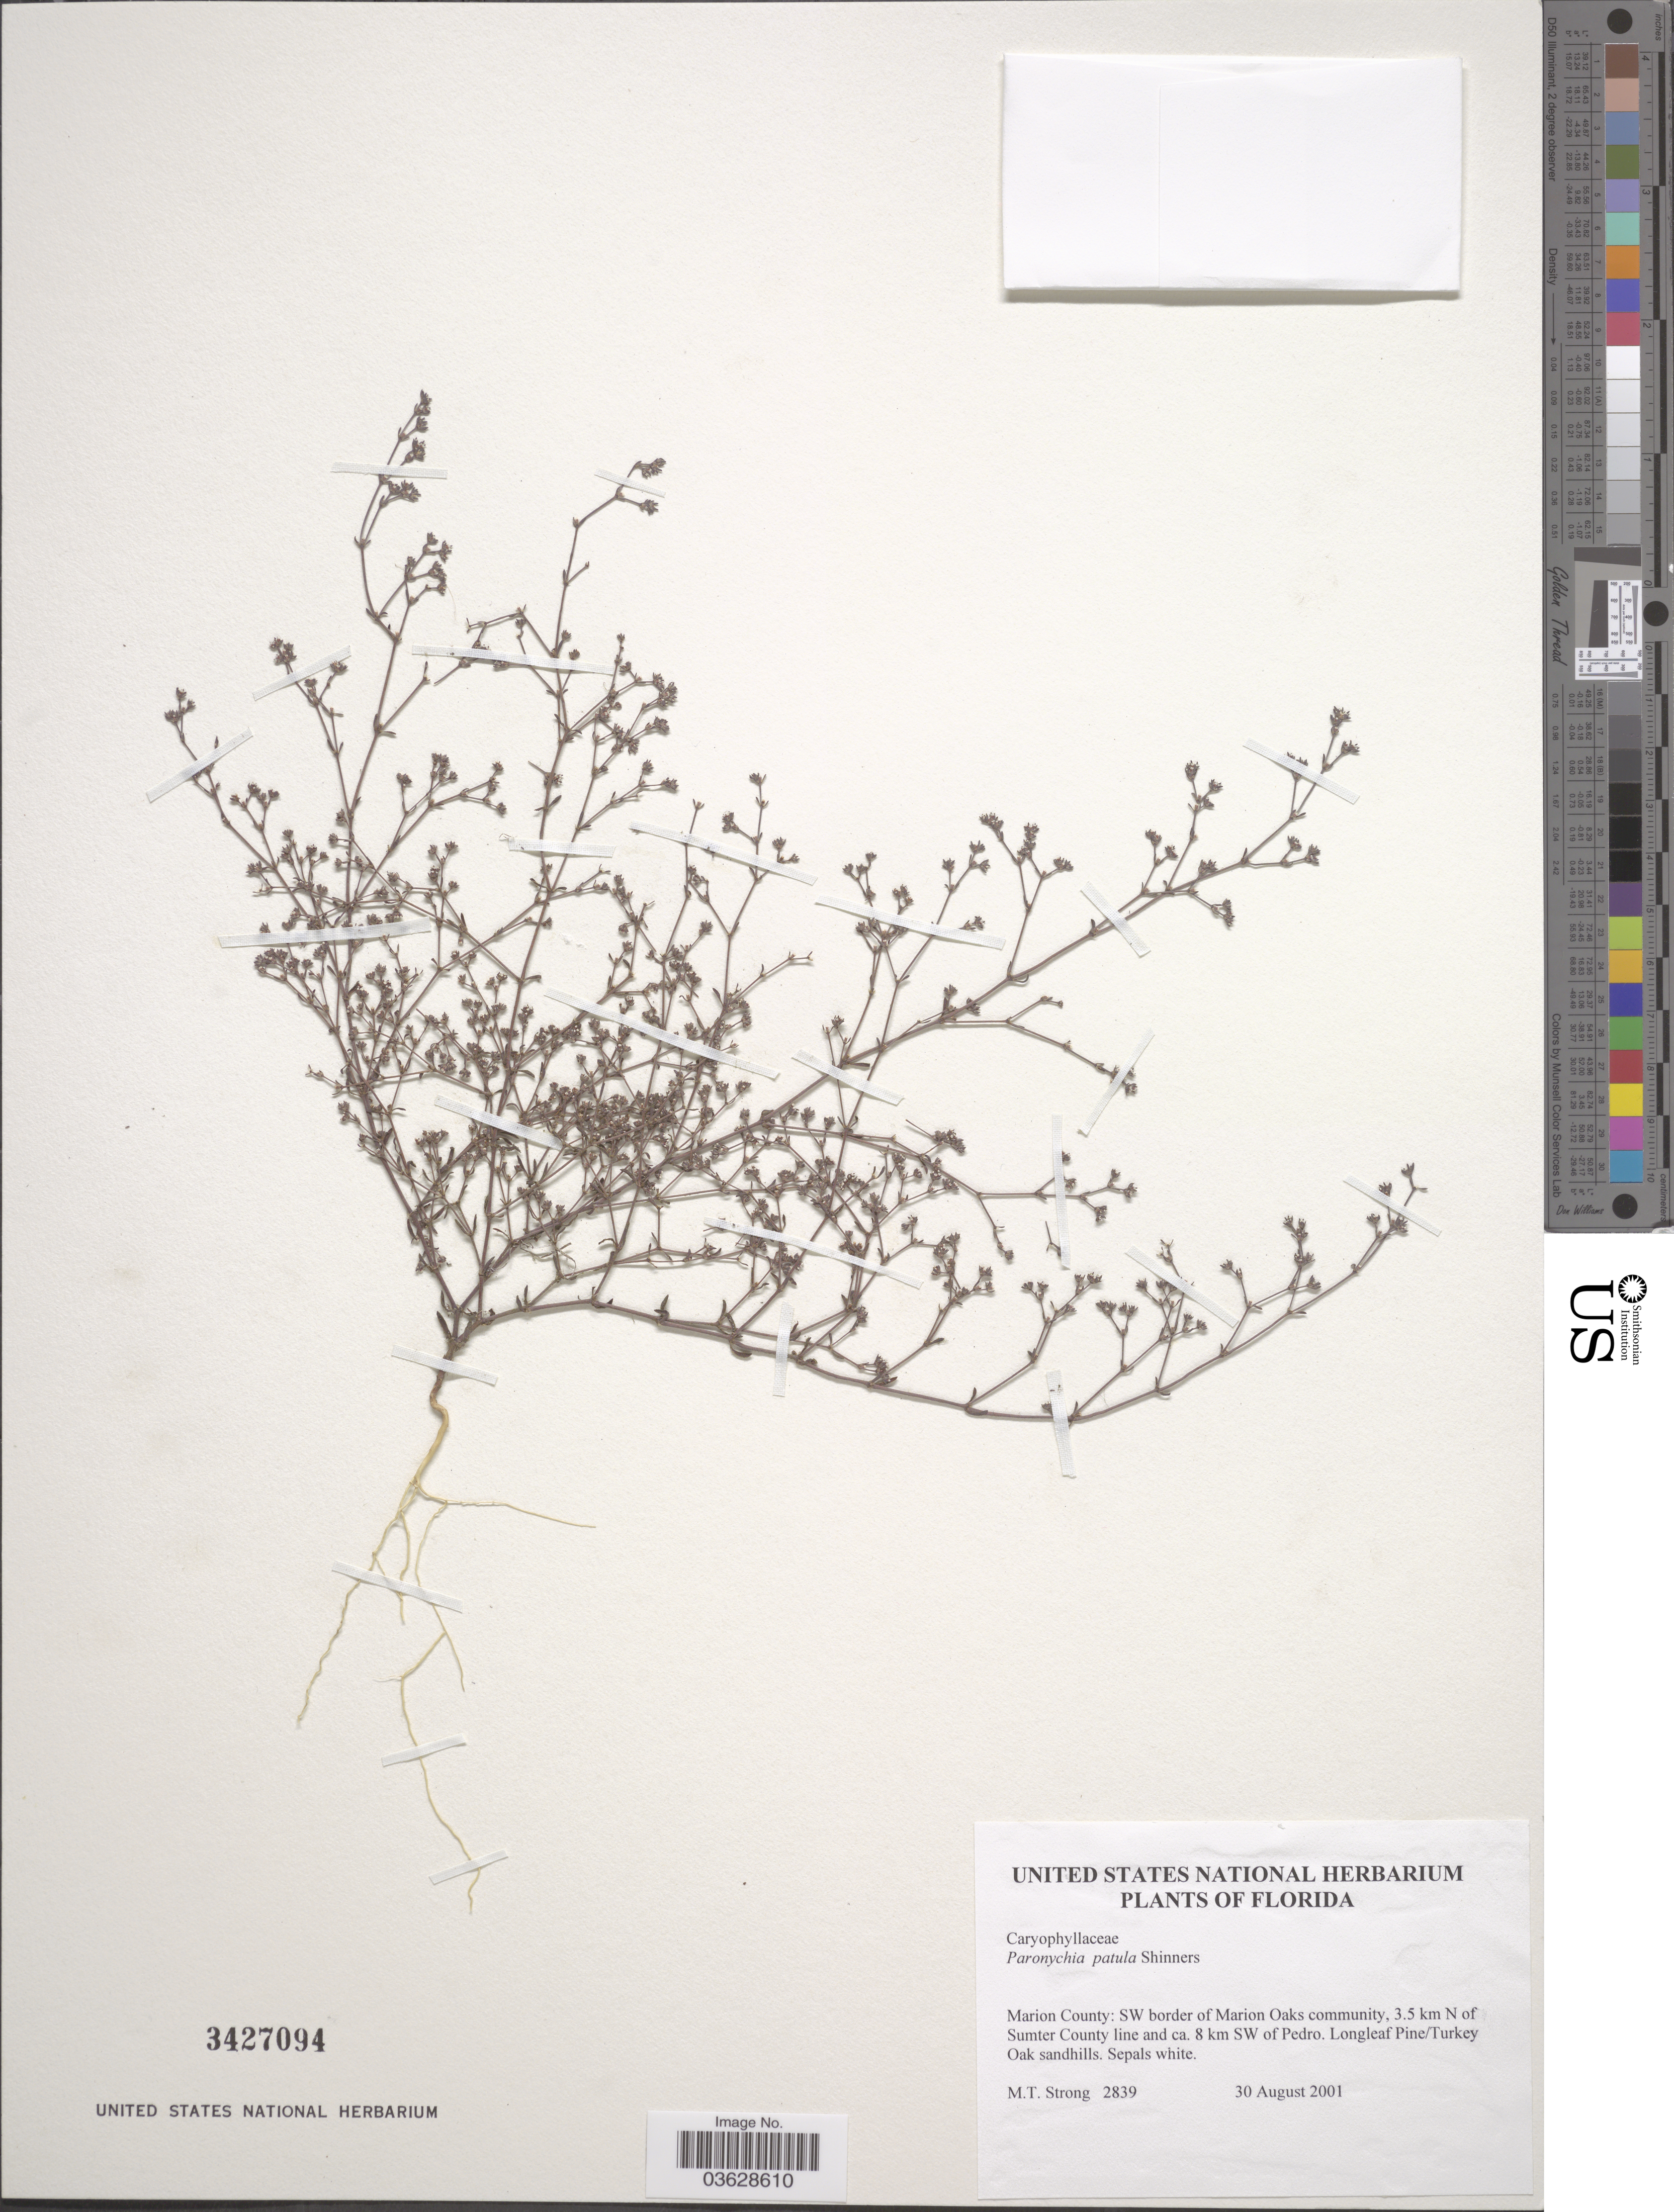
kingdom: Plantae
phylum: Tracheophyta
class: Magnoliopsida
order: Caryophyllales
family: Caryophyllaceae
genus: Paronychia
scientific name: Paronychia patula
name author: Shinners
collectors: M. T. Strong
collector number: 2839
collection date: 2001-08-30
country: United States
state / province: Florida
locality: Marion County: SW border of Marion Oaks community, 3.5 km N of Sumter County line and ca. 8 km SW of Pedro. Longleaf Pine/Turkey Oak sandhills.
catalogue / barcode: US 3427094